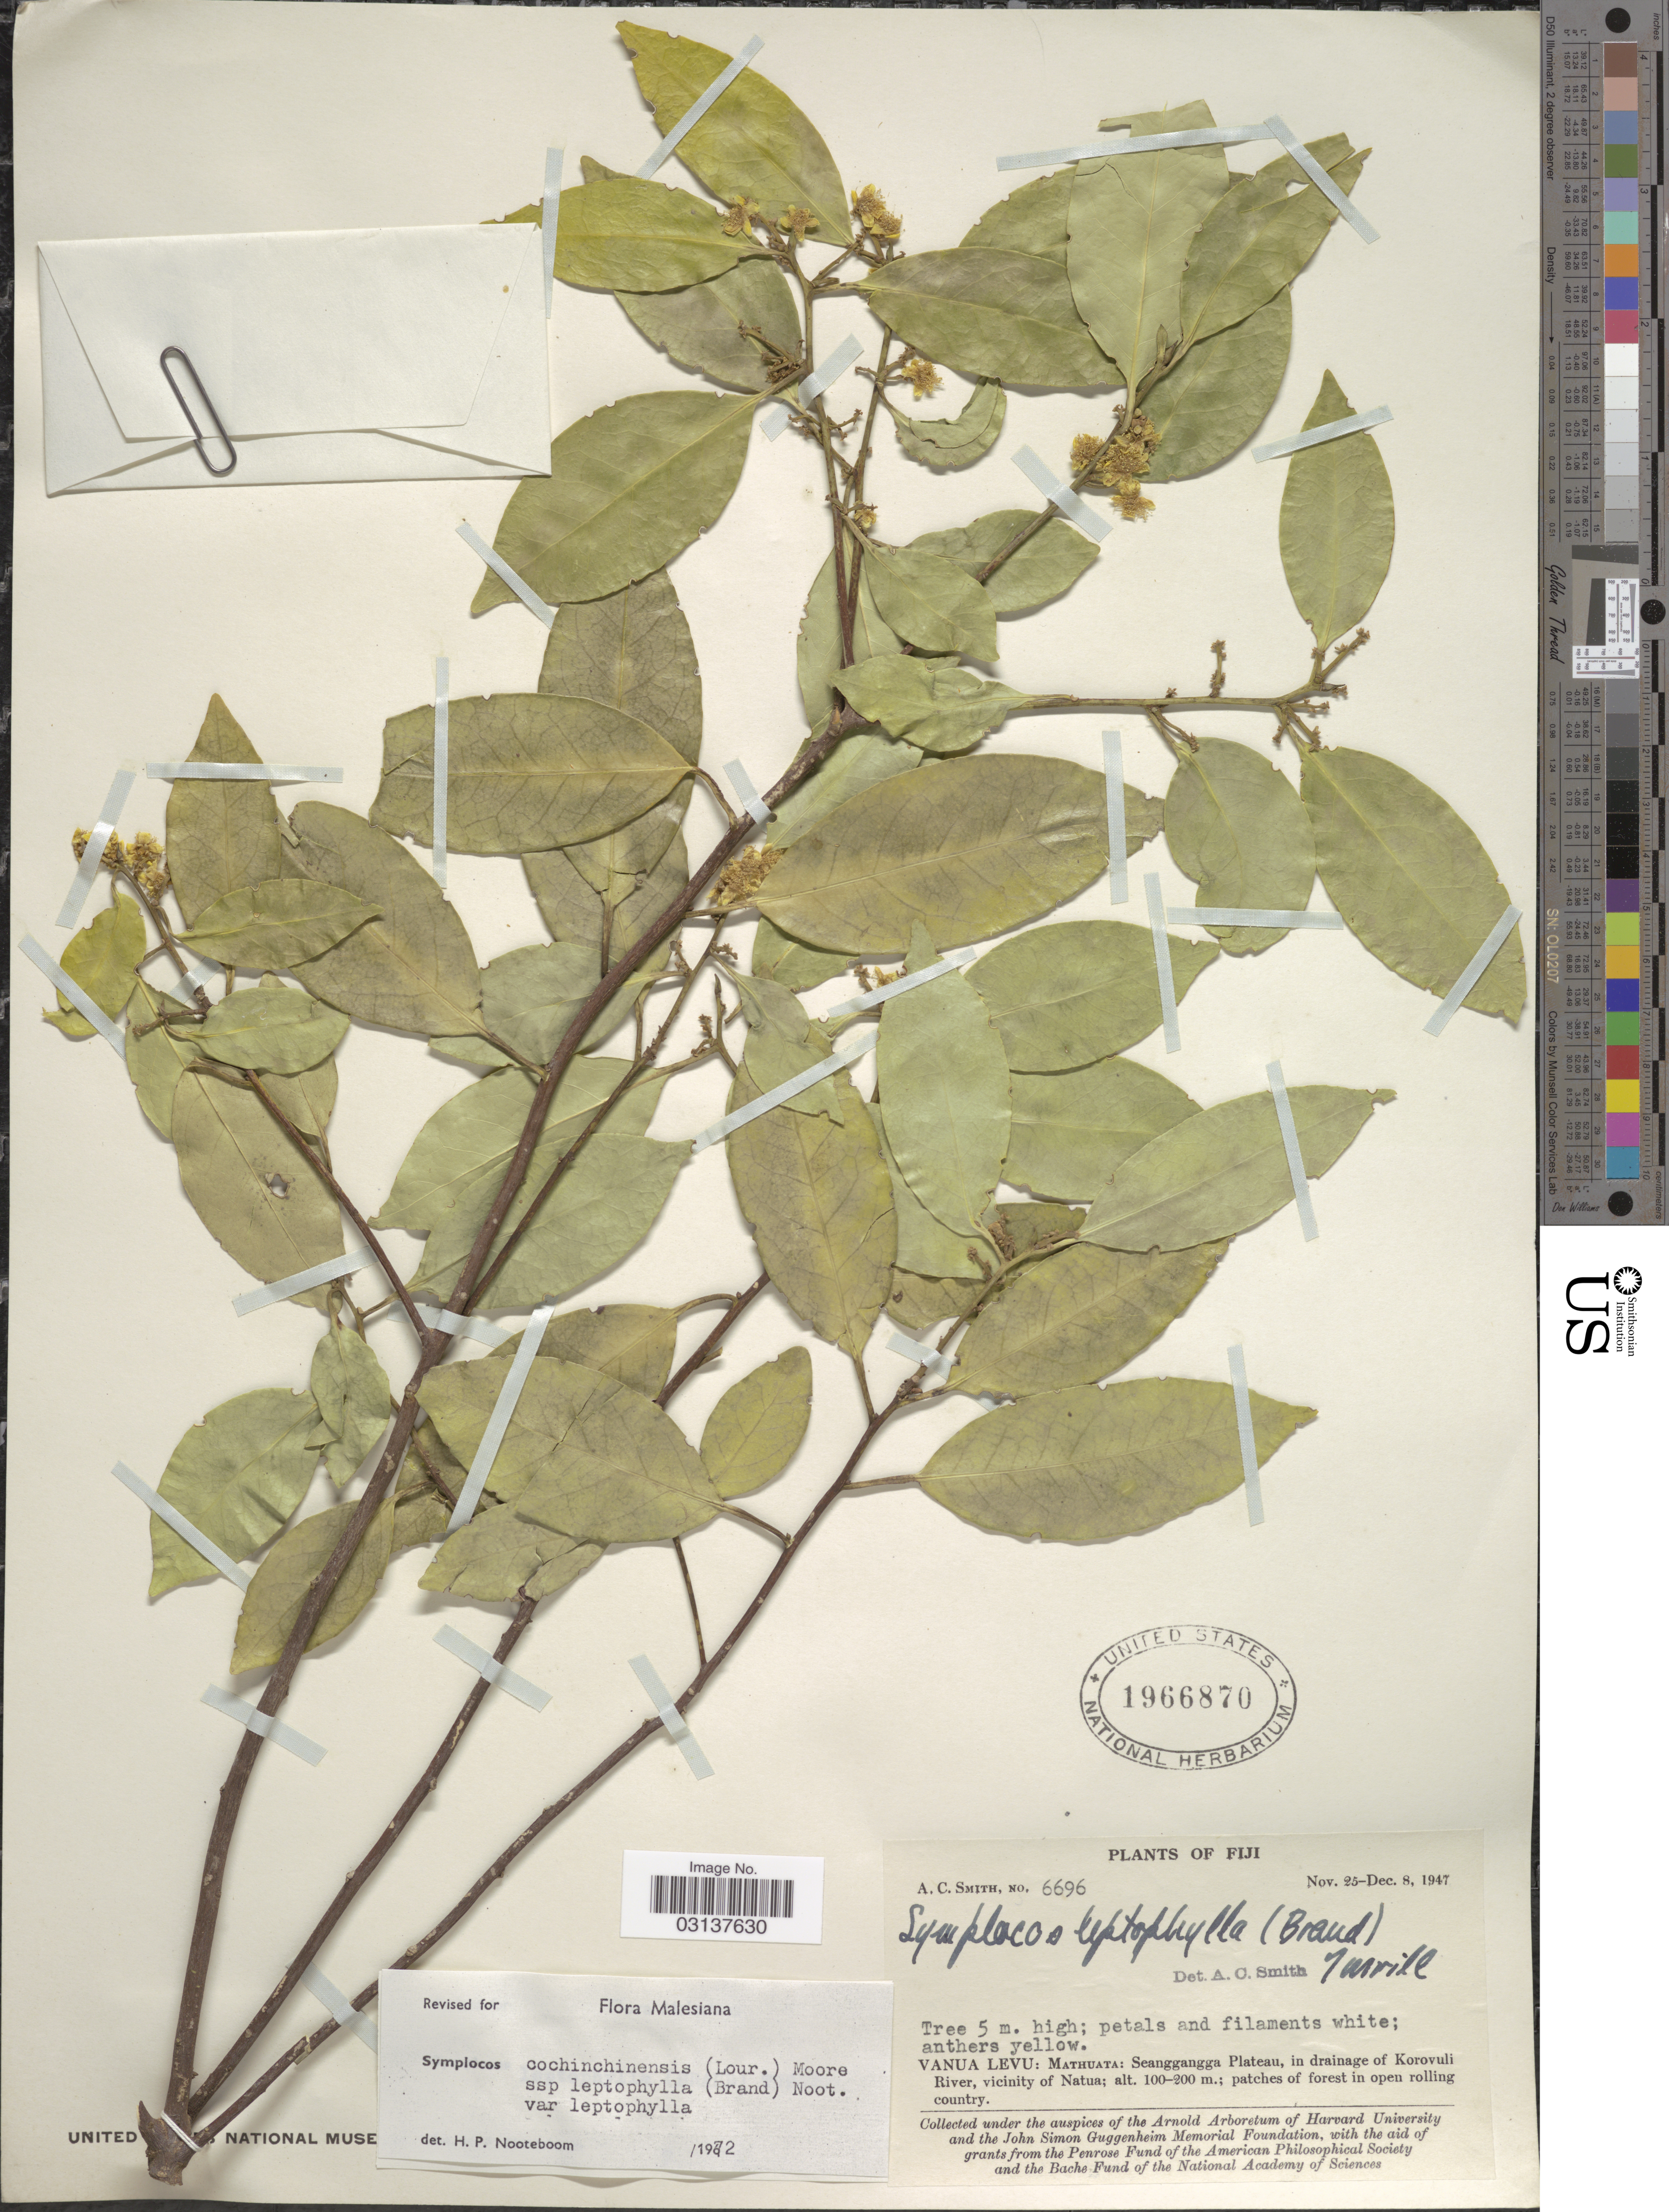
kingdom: Plantae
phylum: Tracheophyta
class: Magnoliopsida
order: Ericales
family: Symplocaceae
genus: Symplocos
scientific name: Symplocos cochinchinensis var. leptophylla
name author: (Brand) Noot.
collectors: A. C. Smith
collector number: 6696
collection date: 1947-11-25/1947-12-08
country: Fiji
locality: Vanua Levu: Mathuata: Seanggangga Plateau, in drainage of Korovuli River, vicinity of Natua.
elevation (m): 100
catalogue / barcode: US 1966870